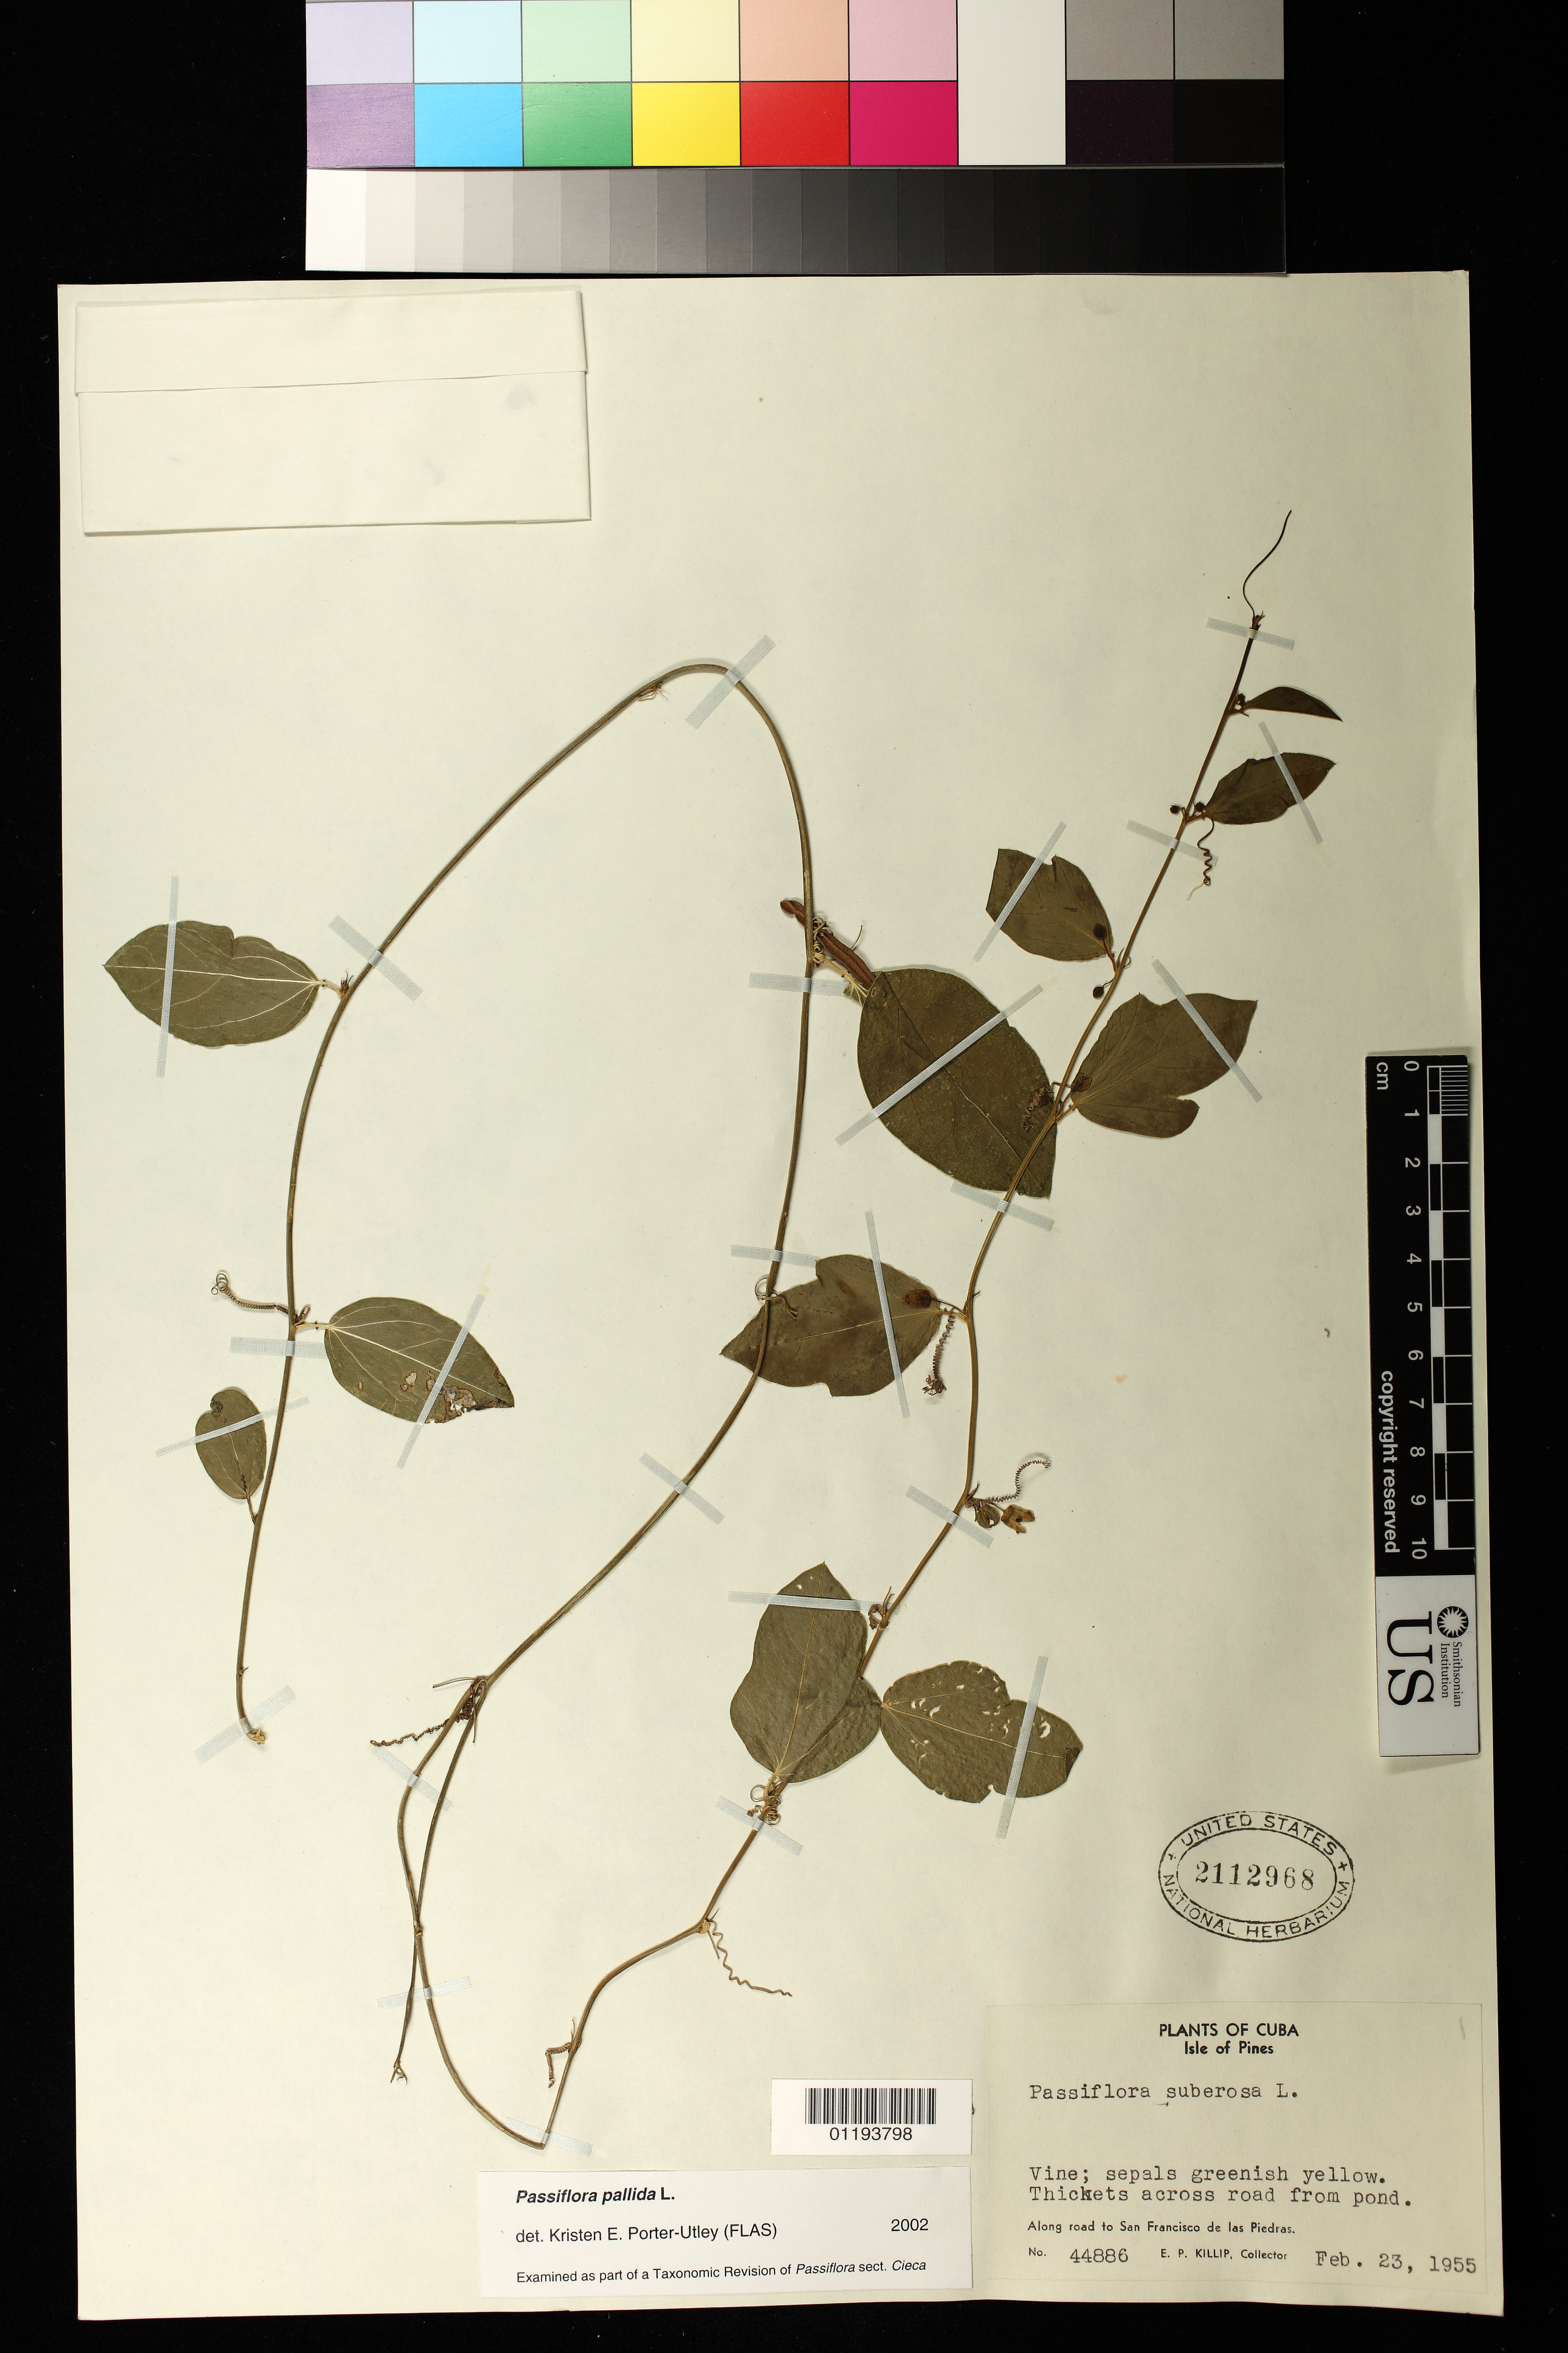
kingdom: Plantae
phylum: Tracheophyta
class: Magnoliopsida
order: Malpighiales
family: Passifloraceae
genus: Passiflora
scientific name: Passiflora pallida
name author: L.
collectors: E. P. Killip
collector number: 44886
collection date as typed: Feb 23 1955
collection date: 1955-02-23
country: Cuba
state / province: Isla de la Juventud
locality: Along road to San Francisco de las Piedras.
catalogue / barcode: US 2112968